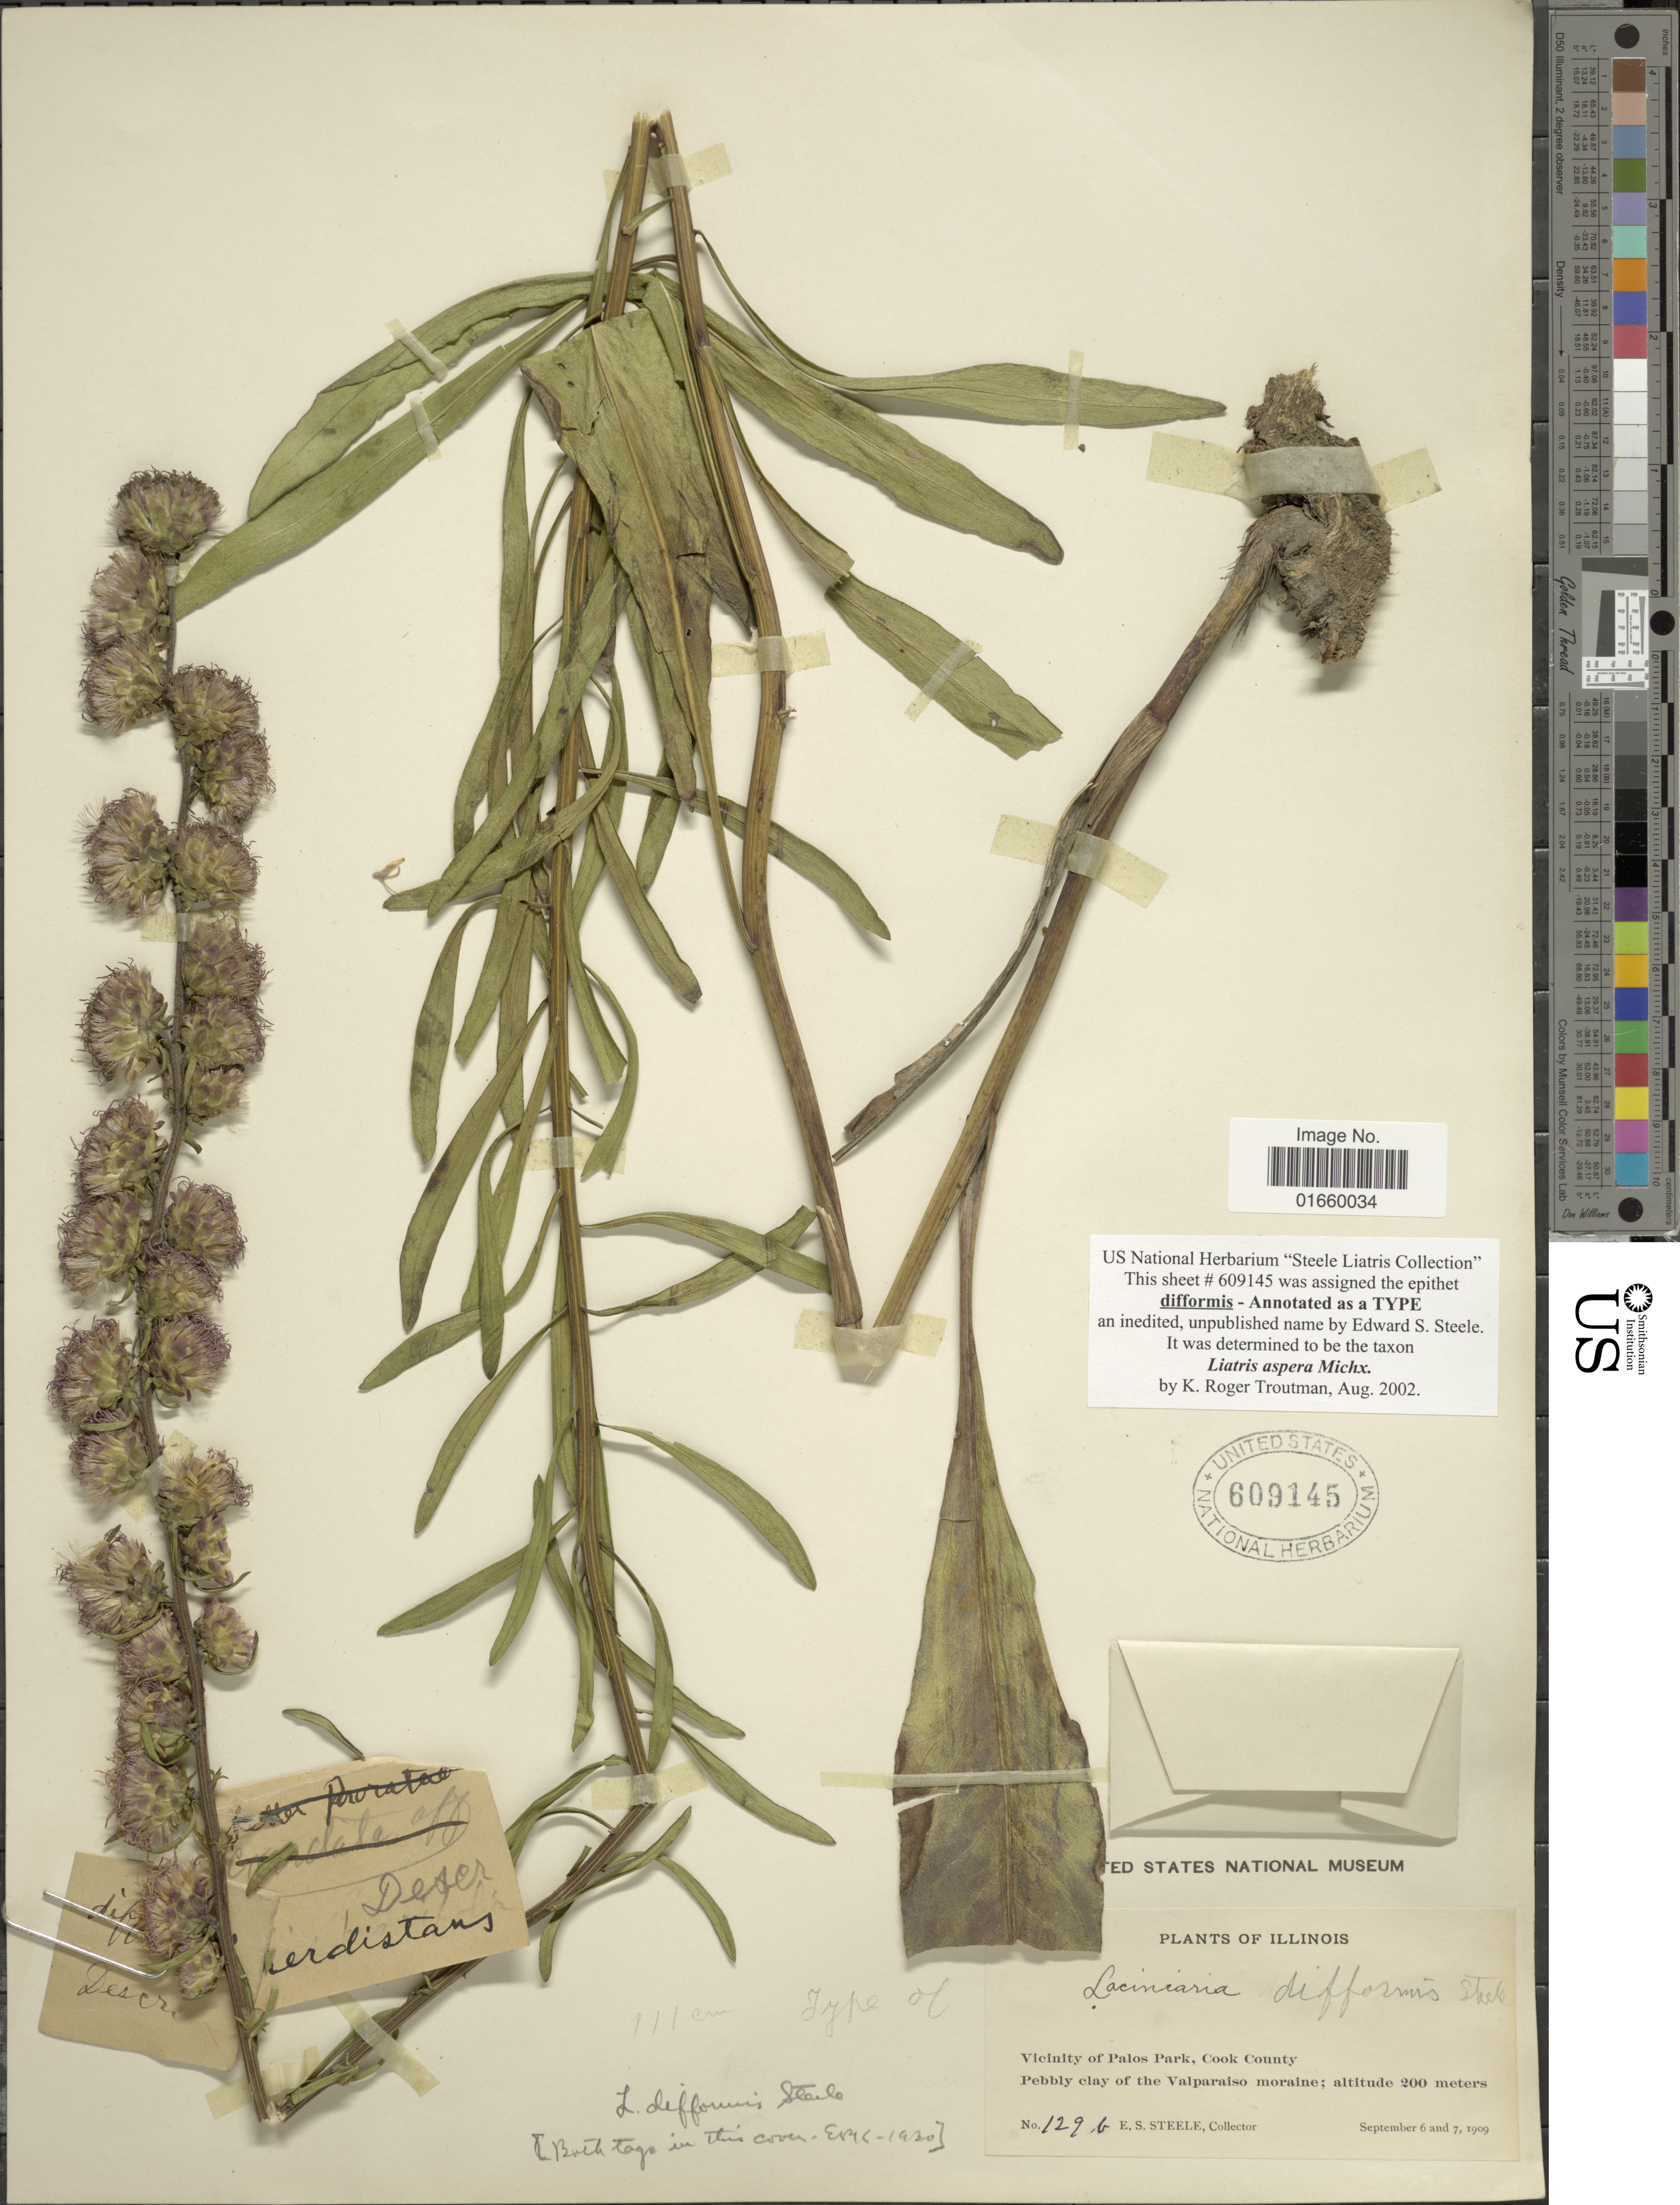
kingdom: Plantae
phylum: Tracheophyta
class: Magnoliopsida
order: Asterales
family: Asteraceae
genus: Liatris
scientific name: Liatris aspera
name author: Michx.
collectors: E. Steele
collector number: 129b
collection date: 1909-09-06/1909-09-07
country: United States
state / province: Illinois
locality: Vicinity of Palos Park, Cook County Pebbly Clay of the Valparaiso moraine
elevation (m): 200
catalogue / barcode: US 609145